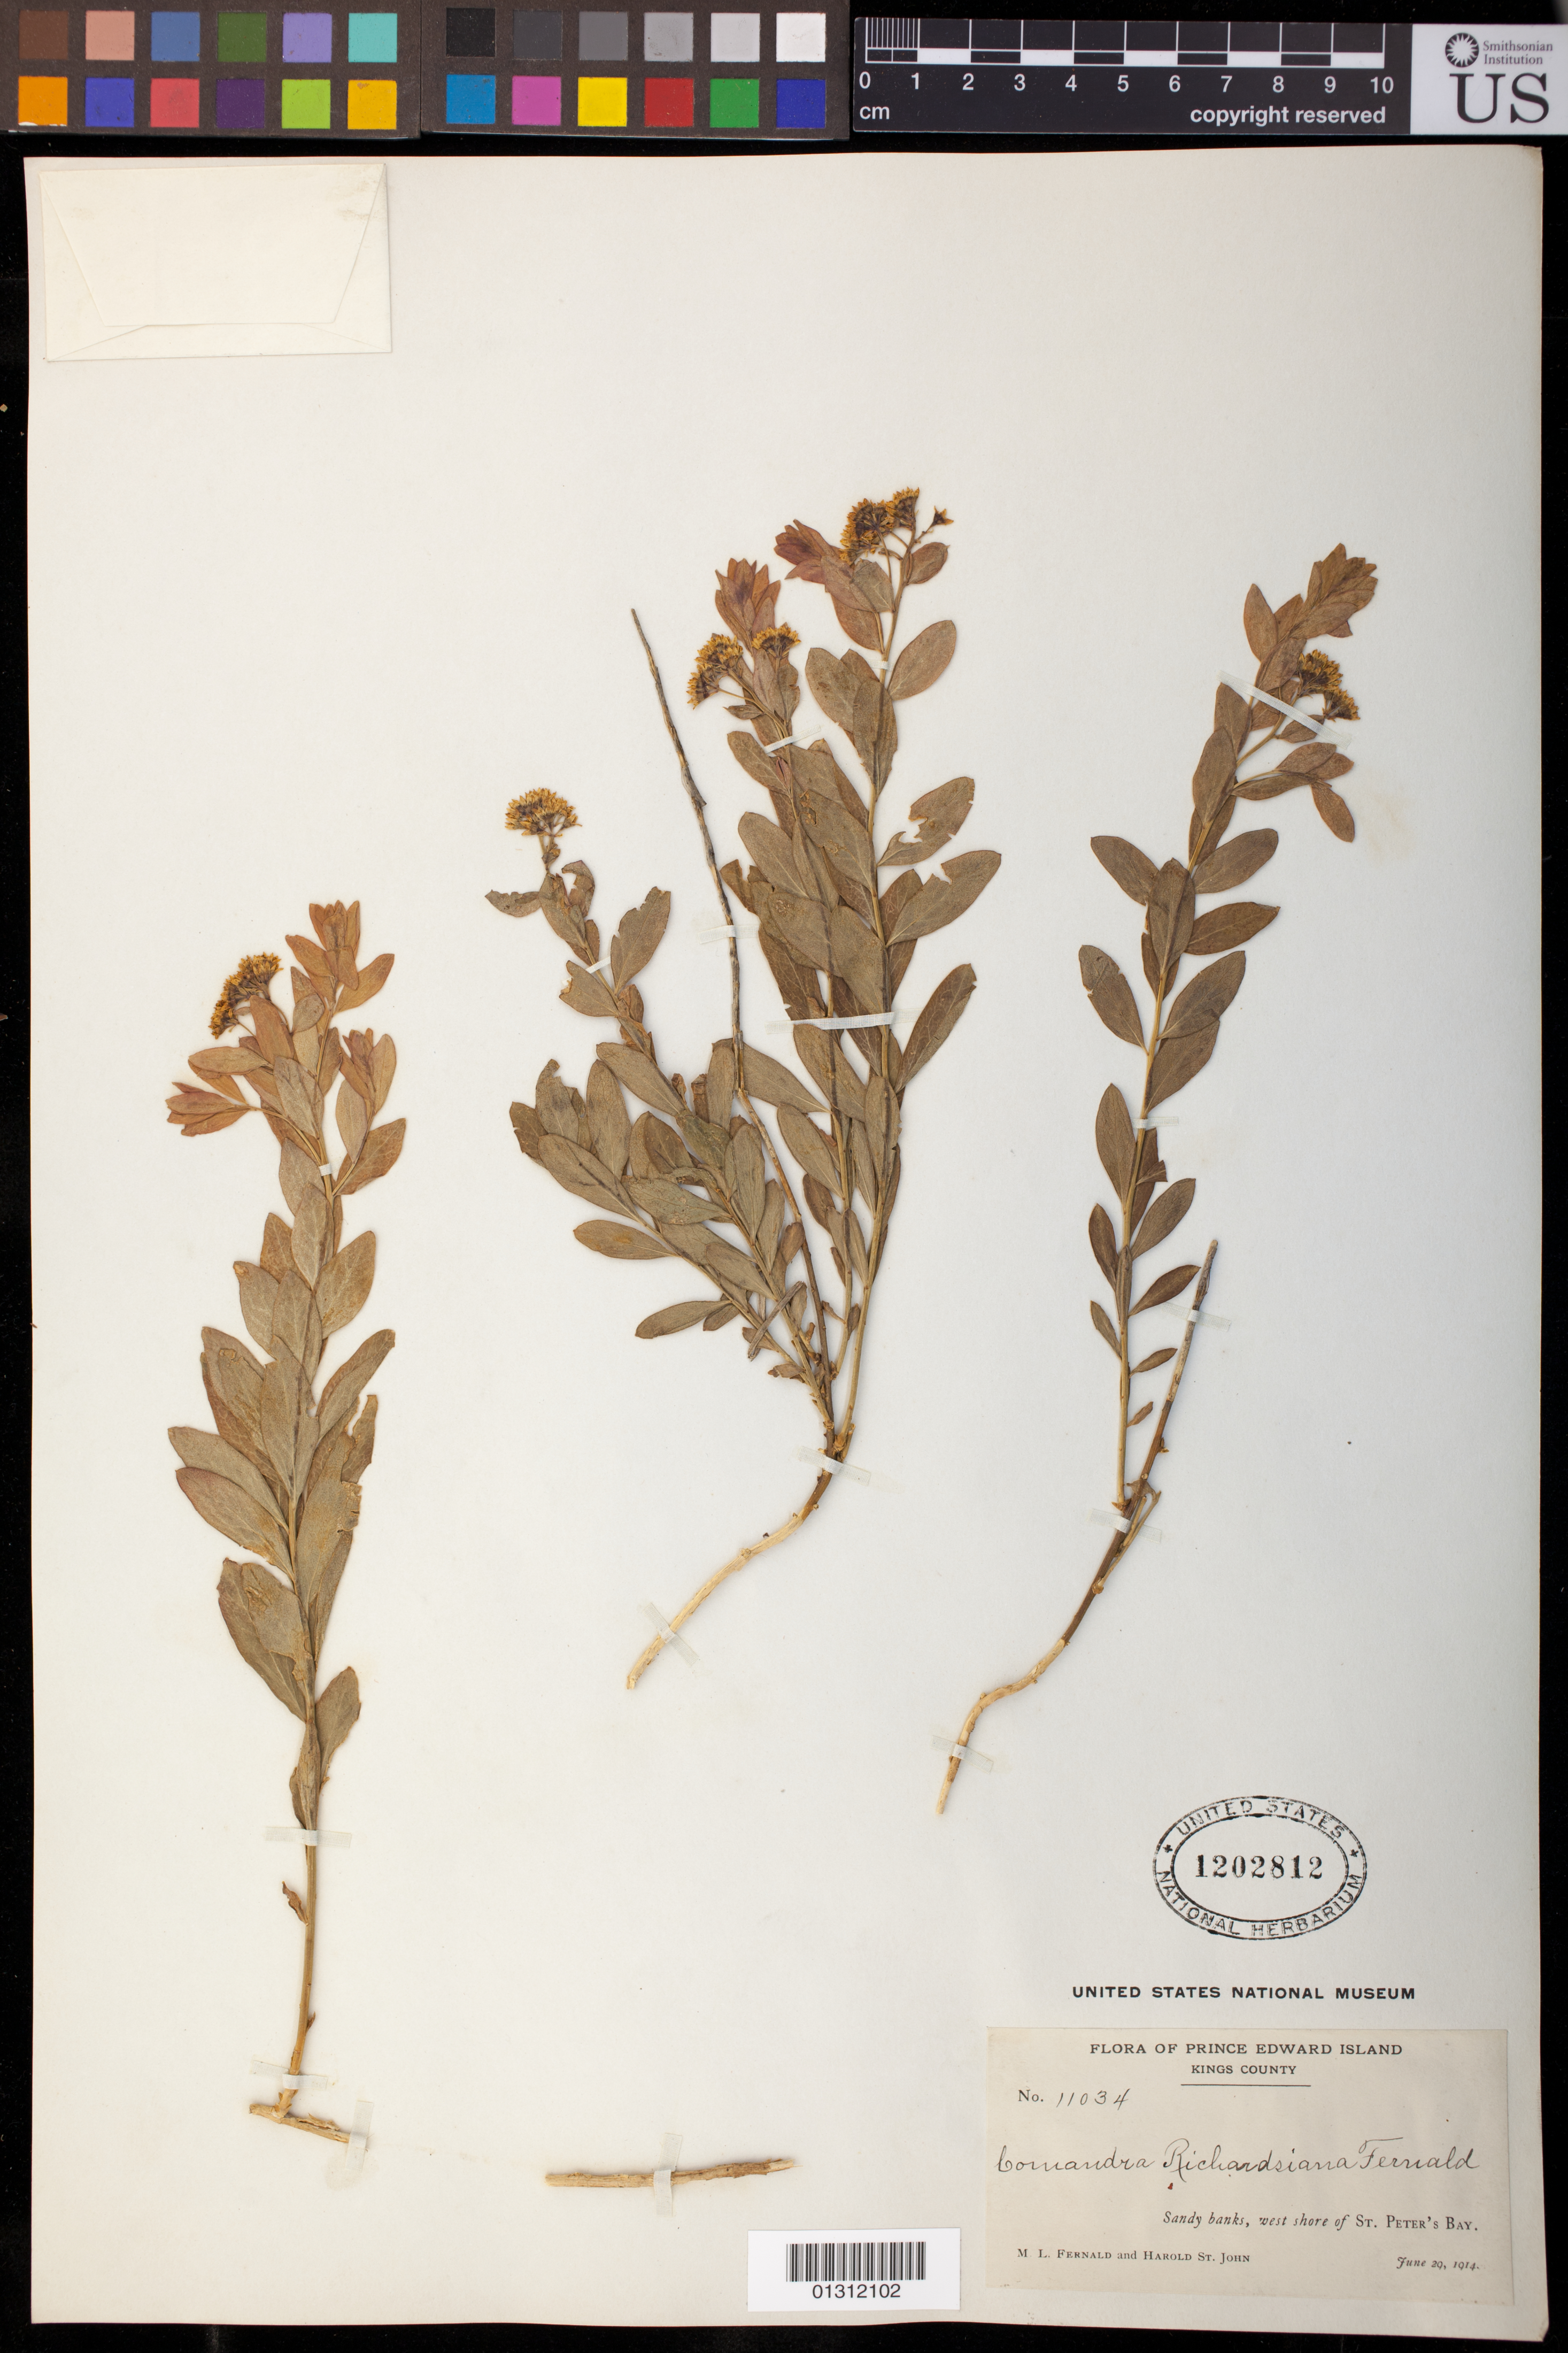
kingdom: Plantae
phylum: Tracheophyta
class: Magnoliopsida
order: Santalales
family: Comandraceae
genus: Comandra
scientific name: Comandra richardsiana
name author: Fernald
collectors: M. L. Fernald & H. St John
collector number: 11034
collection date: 1914-06-29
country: Canada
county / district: Kings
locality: West Shore of St. Peter's Bay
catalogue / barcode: US 1202812